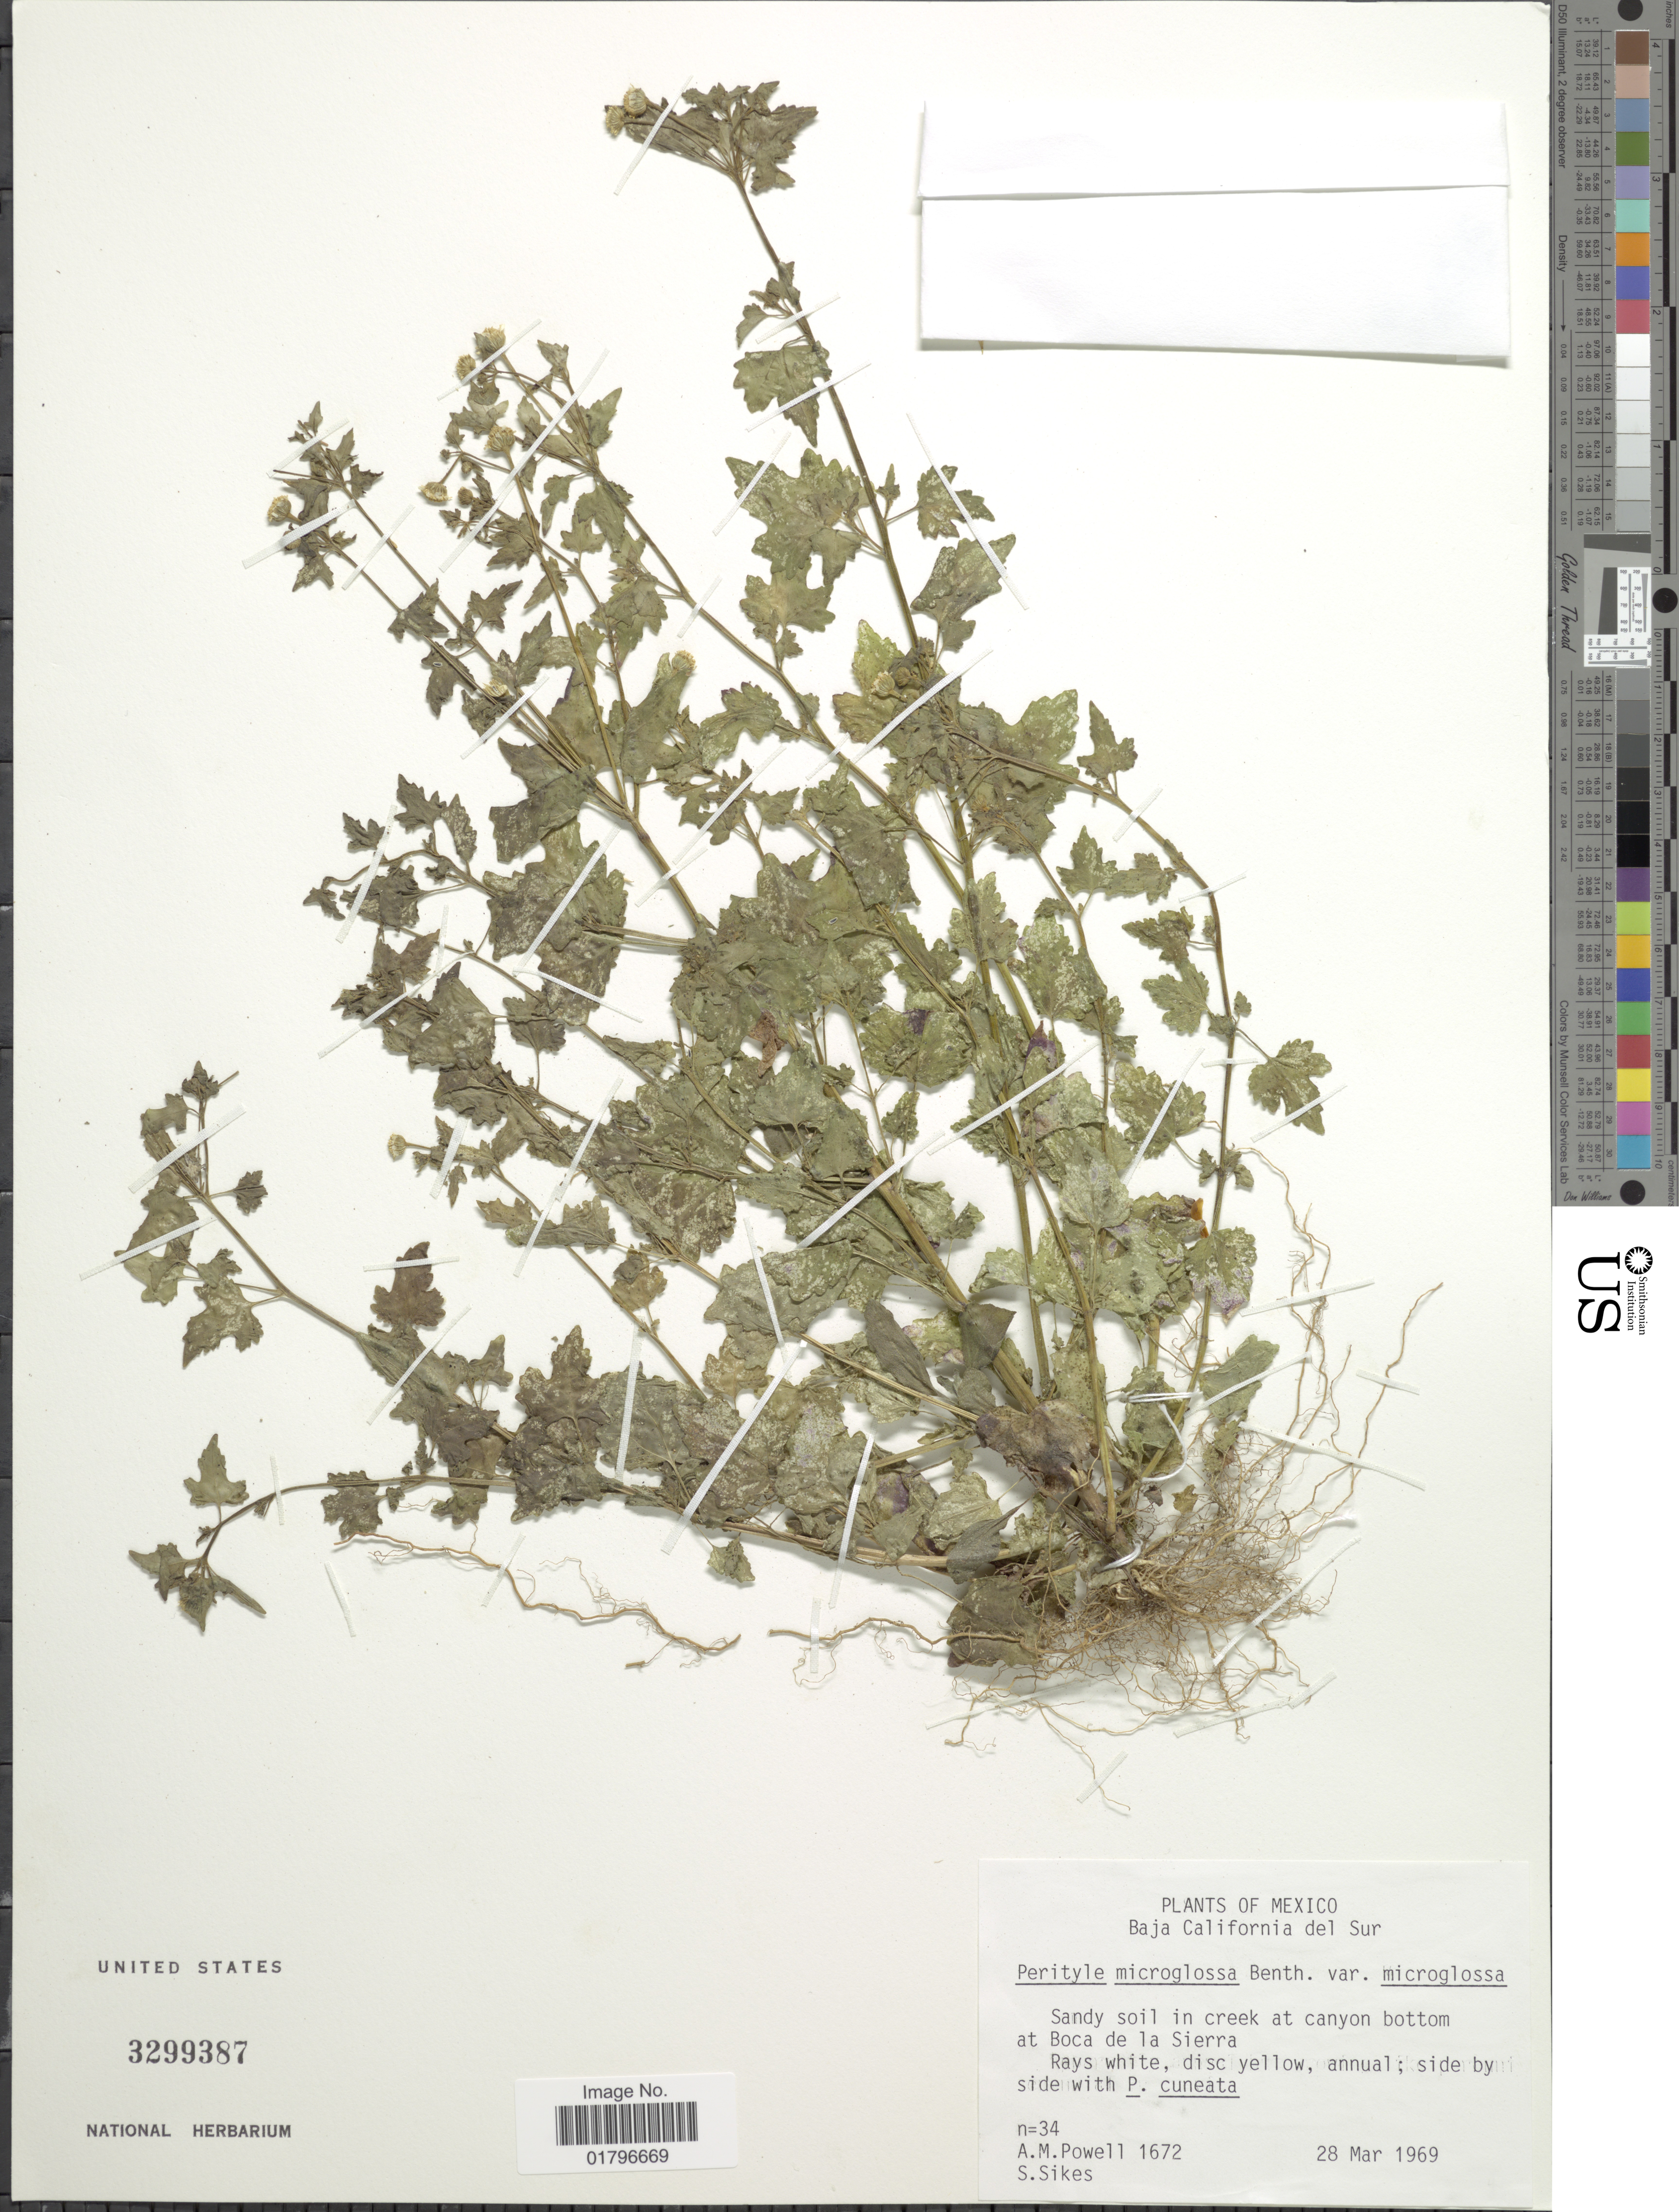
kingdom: Plantae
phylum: Tracheophyta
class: Magnoliopsida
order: Asterales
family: Asteraceae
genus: Perityle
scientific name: Perityle microglossa var. microglossa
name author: Benth.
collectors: A. M. Powell & S. Sikes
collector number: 1672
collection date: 1969-03-28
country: Mexico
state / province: Baja California Sur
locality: Baja California del Sur. Sandy soil in creek at canyon bottom at Boca de la Sierra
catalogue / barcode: US 3299387